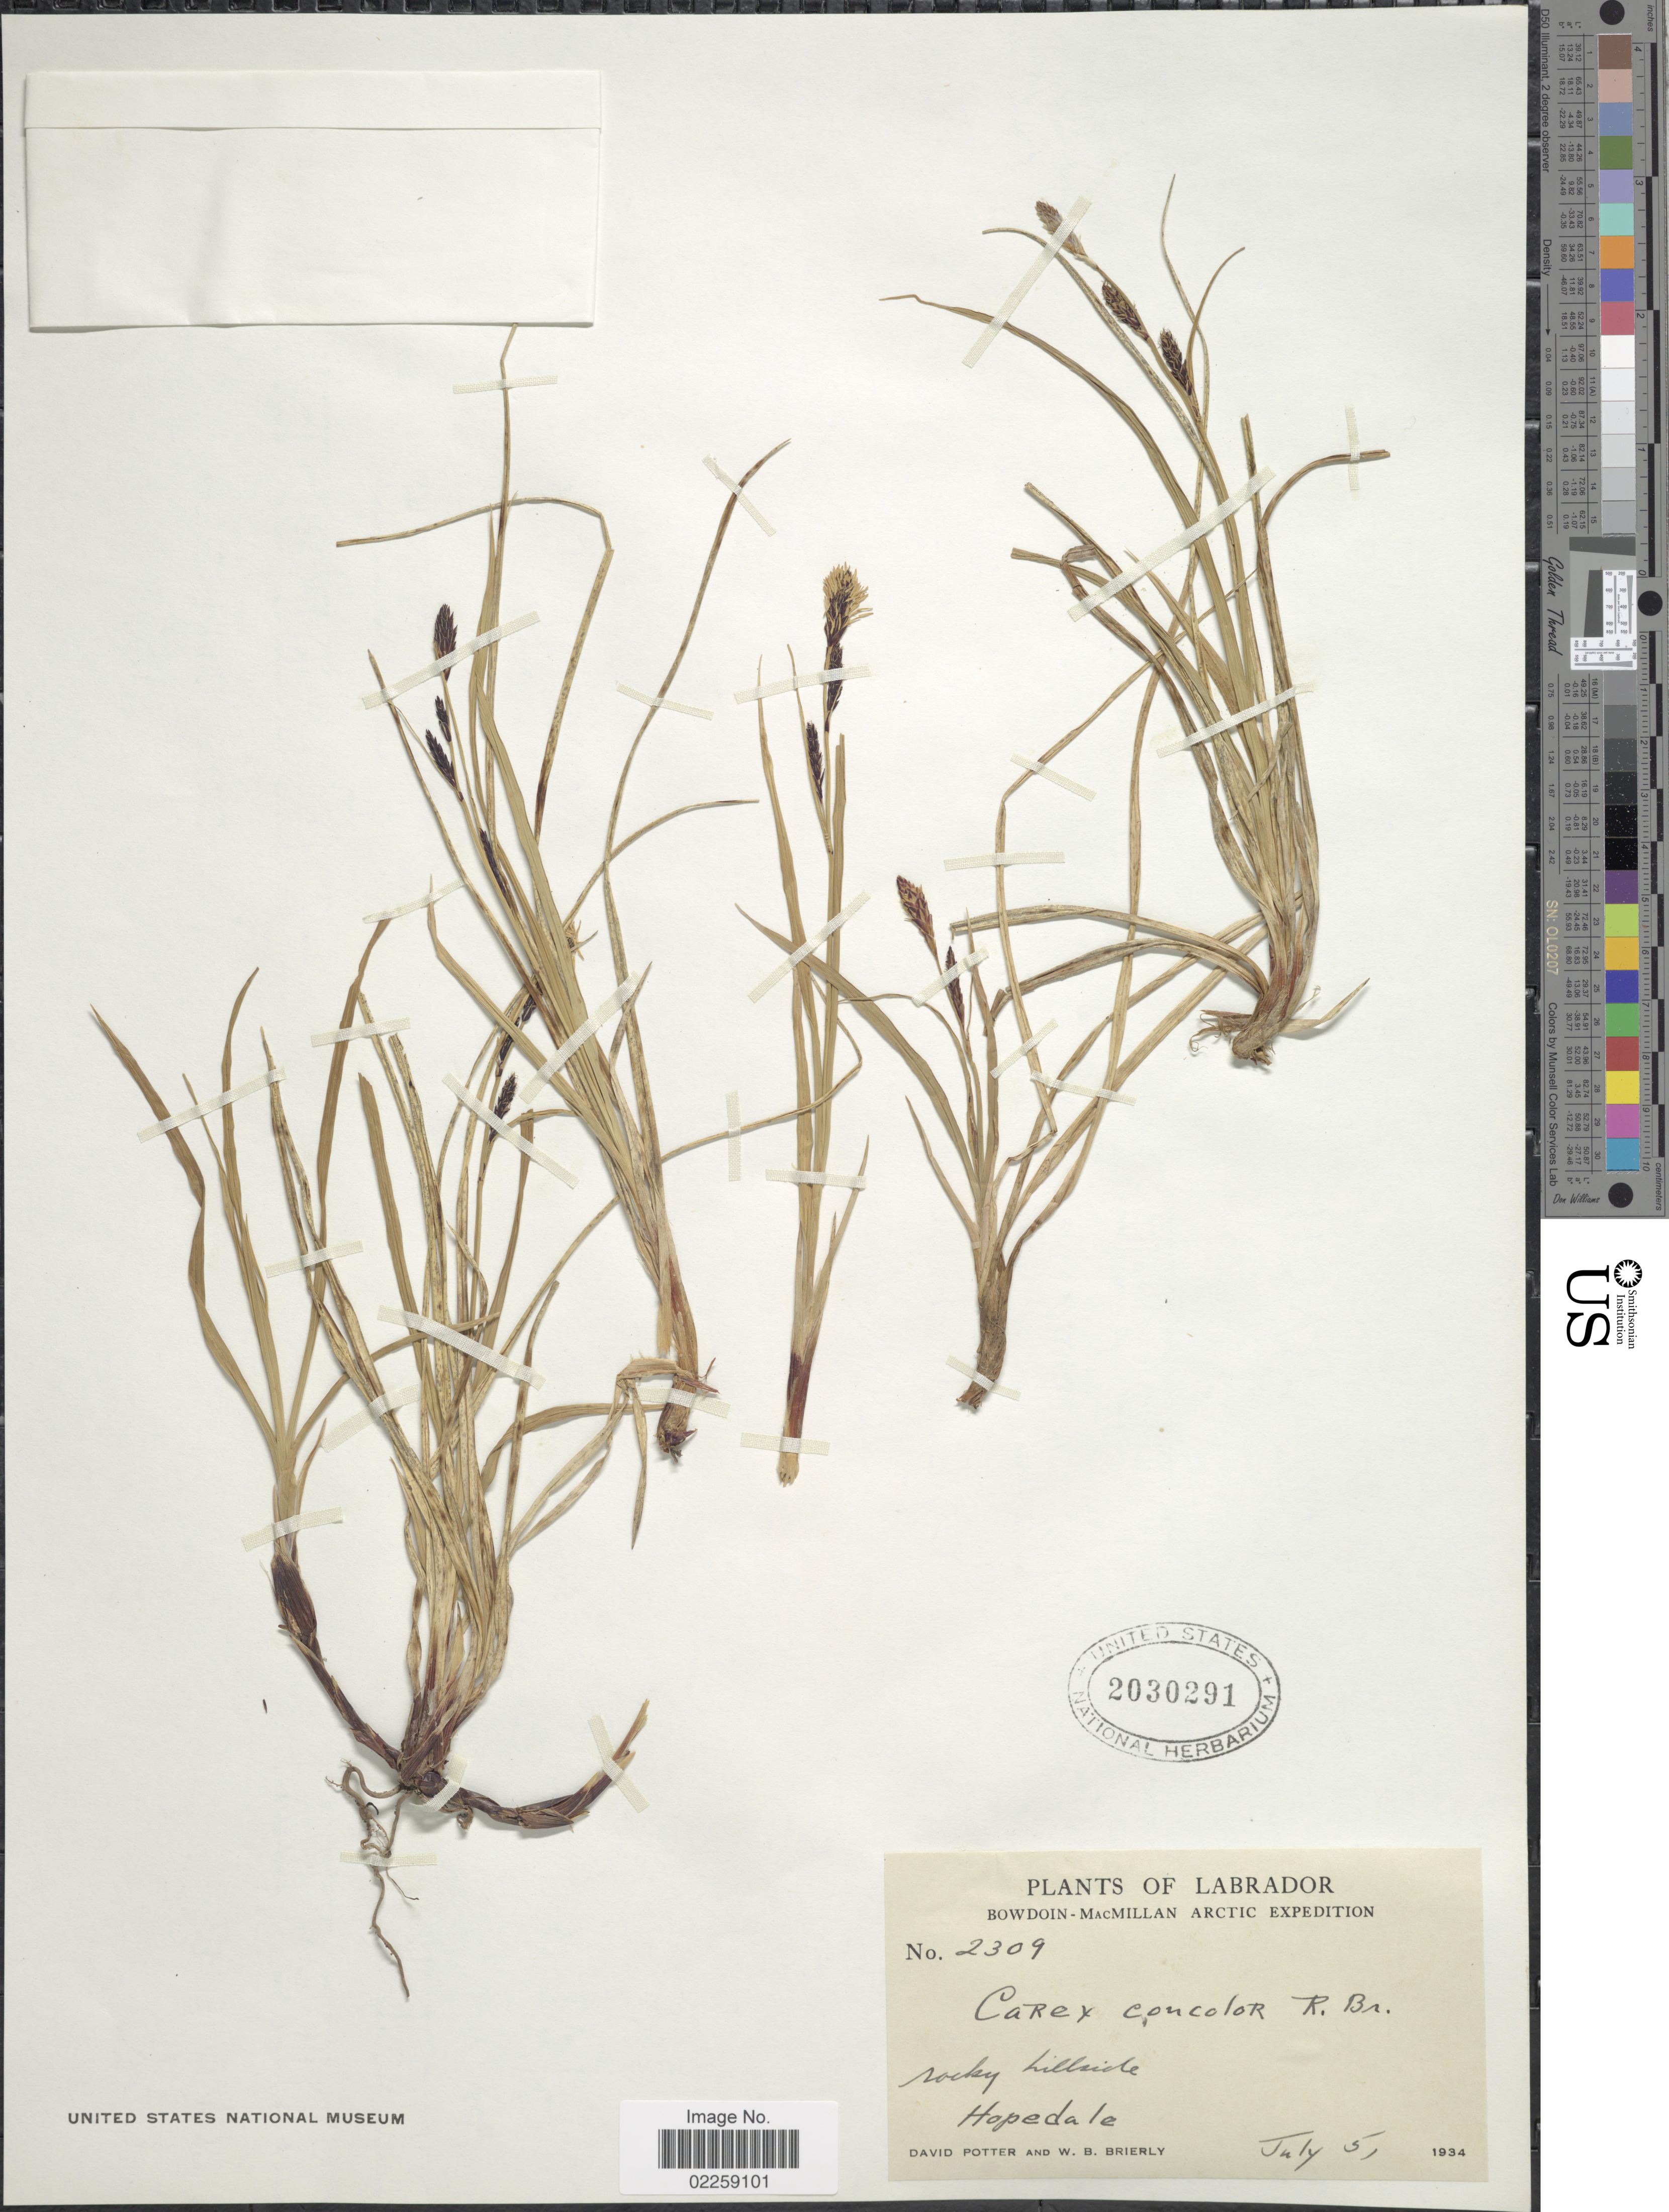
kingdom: Plantae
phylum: Tracheophyta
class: Liliopsida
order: Poales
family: Cyperaceae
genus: Carex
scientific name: Carex bigelowii subsp. bigelowii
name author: Torr. ex Schwein.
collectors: D. Potter & W. Brierly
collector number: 2309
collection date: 1934-07-05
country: Canada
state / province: Newfoundland and Labrador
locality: Labrador, Rocky hillside, Hopedale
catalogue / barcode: US 2030291